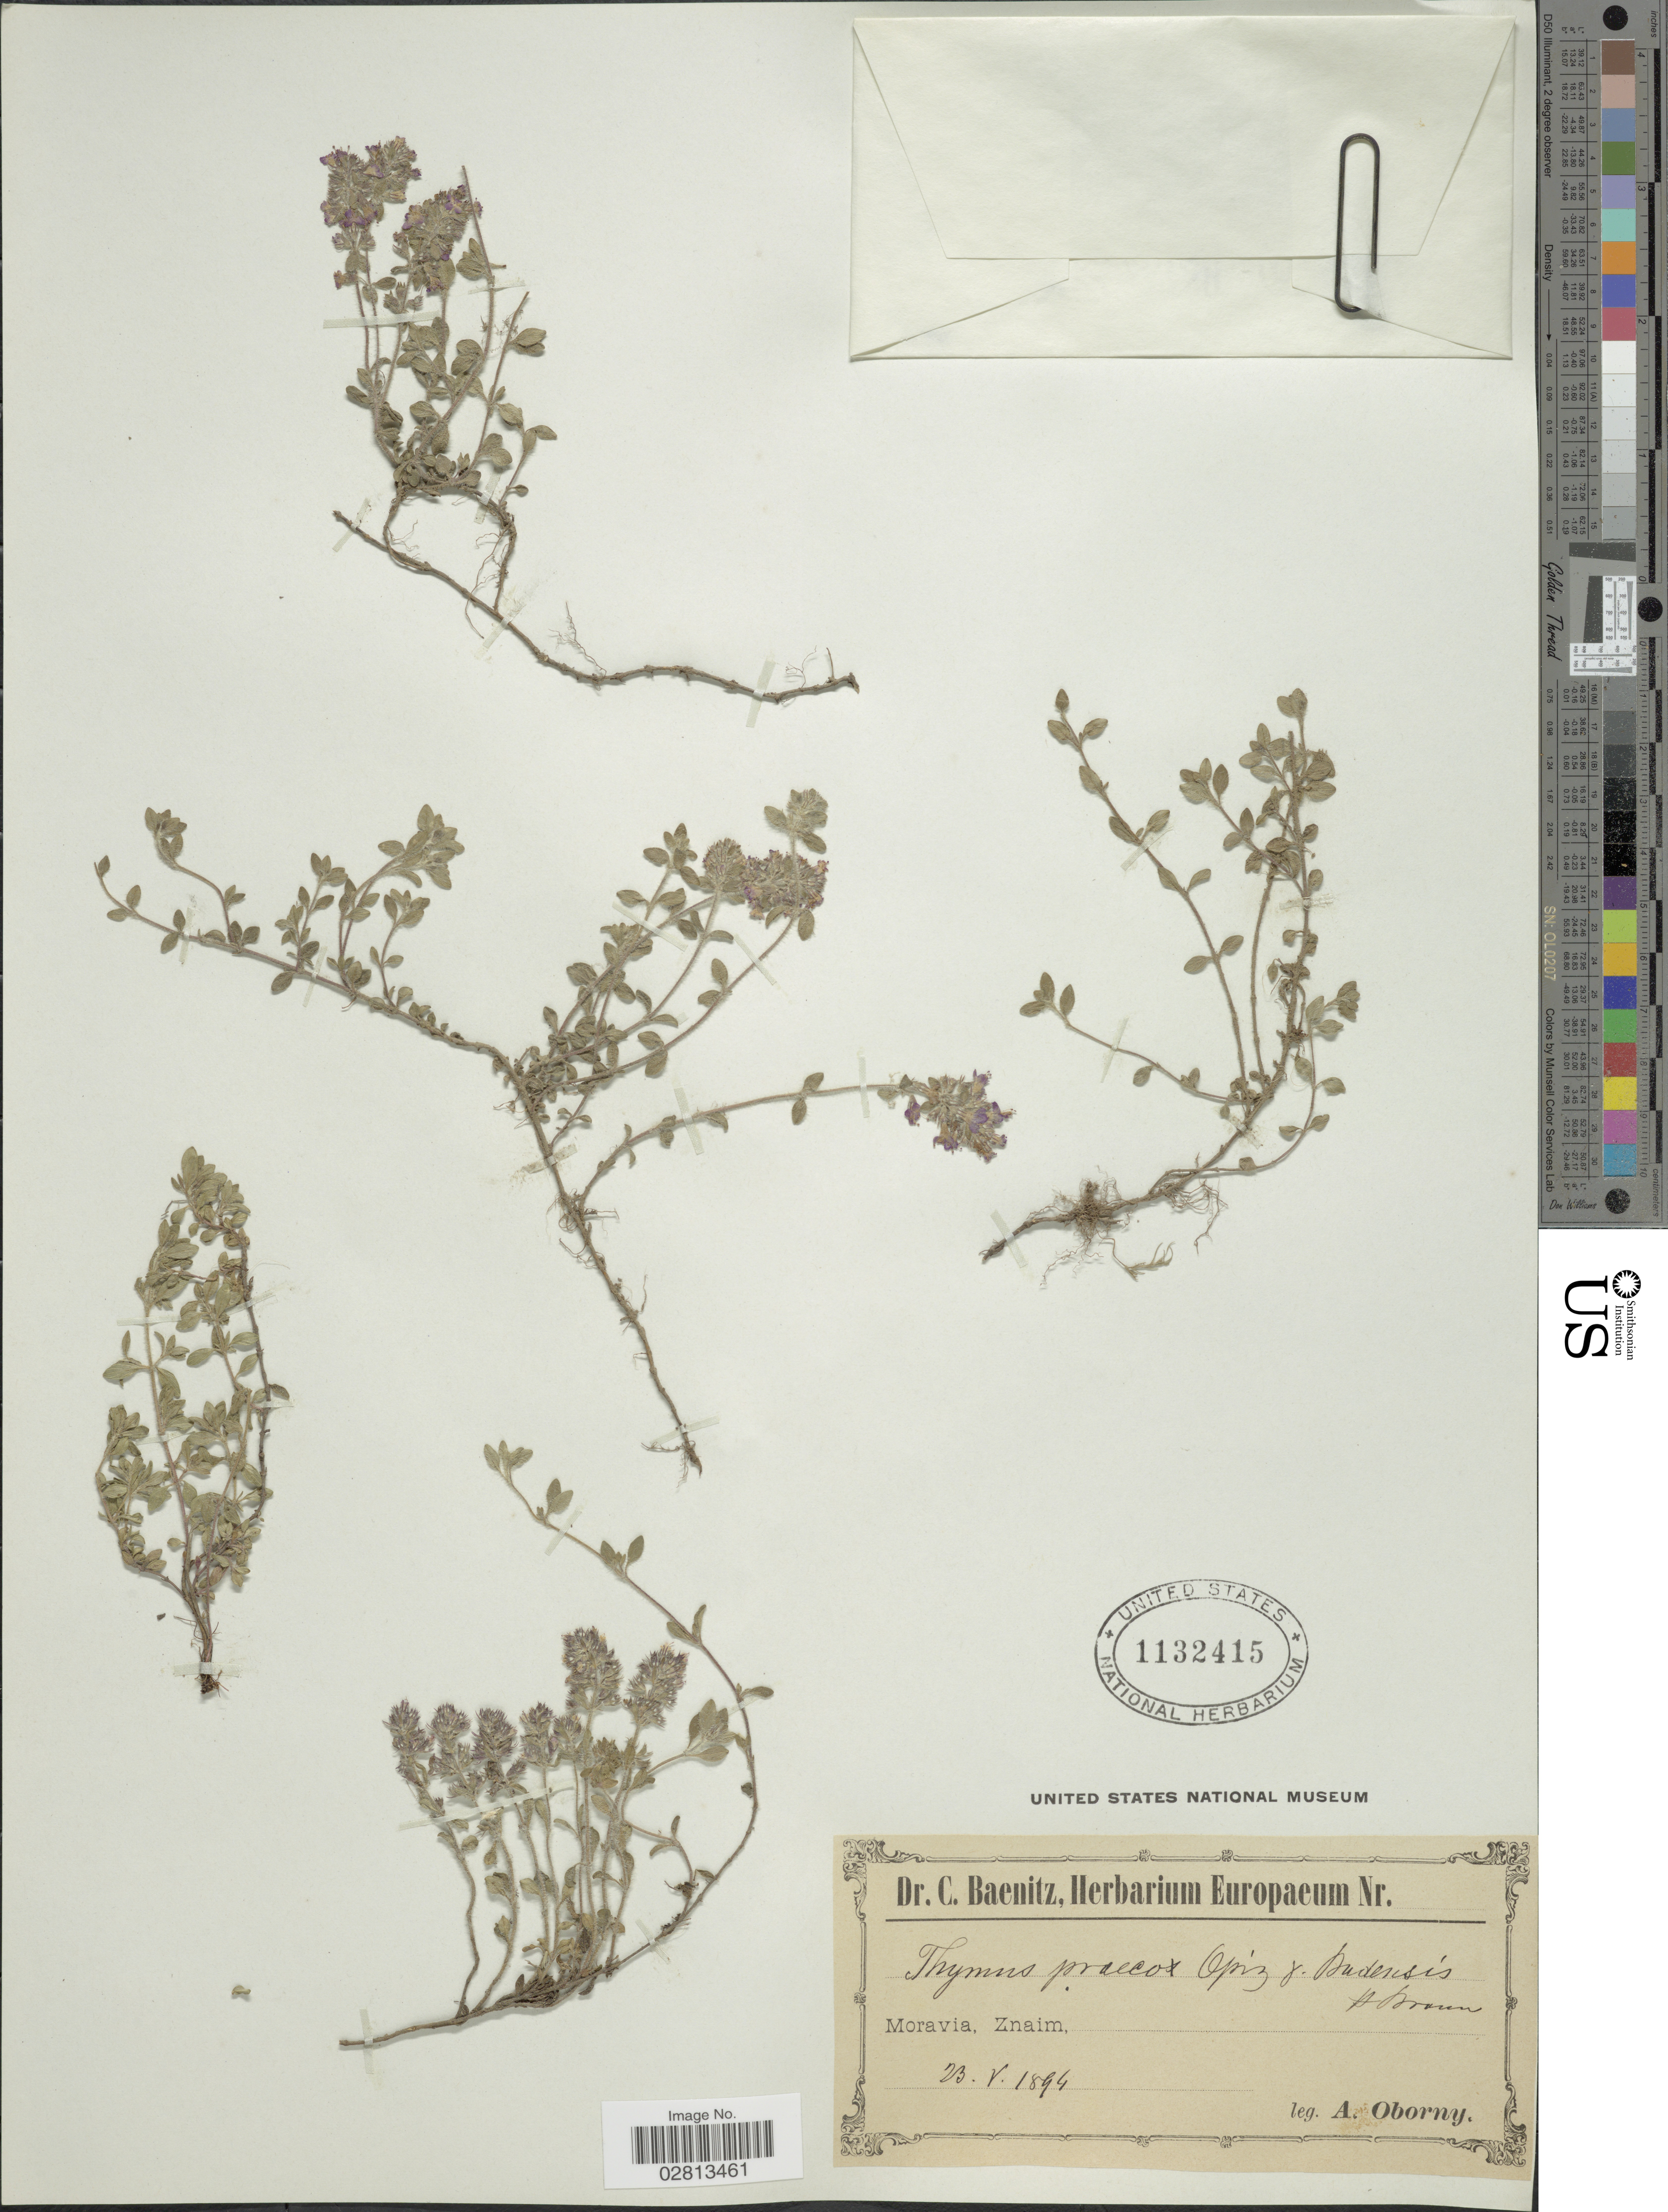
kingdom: Plantae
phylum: Tracheophyta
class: Magnoliopsida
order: Lamiales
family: Lamiaceae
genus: Thymus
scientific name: Thymus praecox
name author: Opiz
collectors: A. Oborny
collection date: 1894-05-23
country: Czechia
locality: Moravia, Znaim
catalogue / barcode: US 1132415